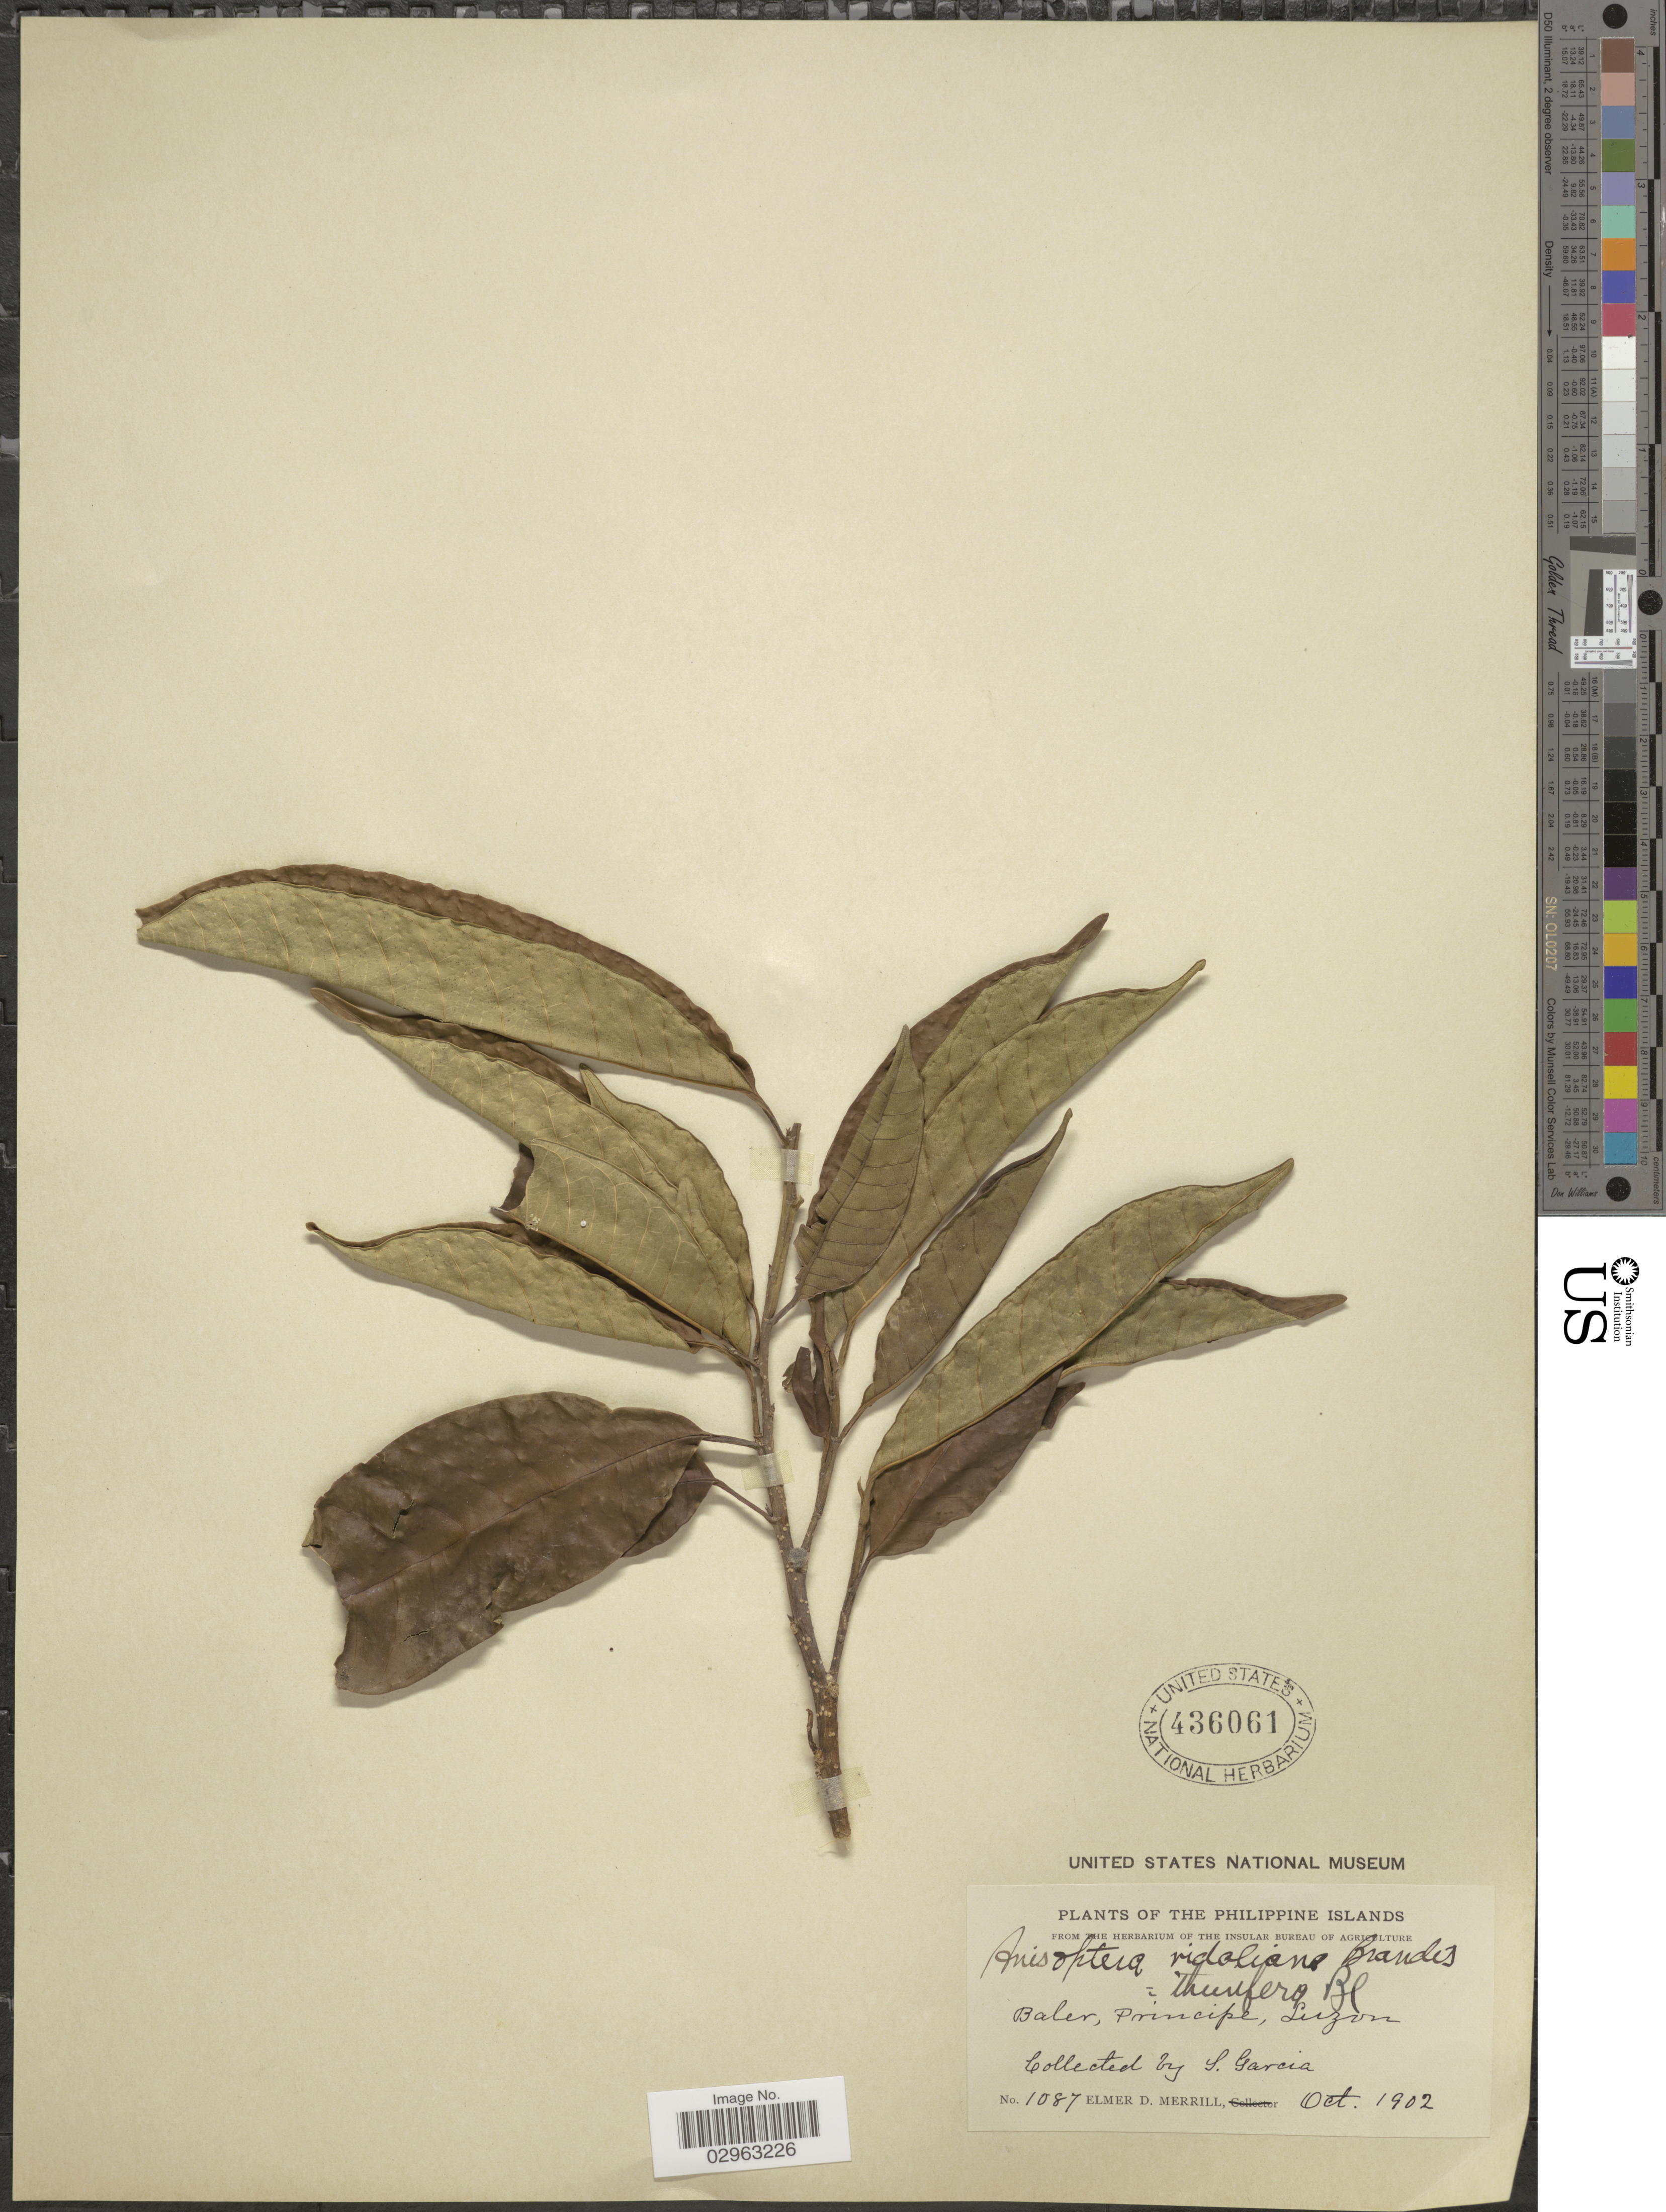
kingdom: Plantae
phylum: Tracheophyta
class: Magnoliopsida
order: Malvales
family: Dipterocarpaceae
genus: Anisoptera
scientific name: Anisoptera thurifera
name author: (Blanco) Blume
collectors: S. Garcia & E. D. Merrill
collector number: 1087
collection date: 1902-10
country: Philippines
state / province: Central Luzon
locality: Baler, Principe, Luzon.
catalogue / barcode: US 436061